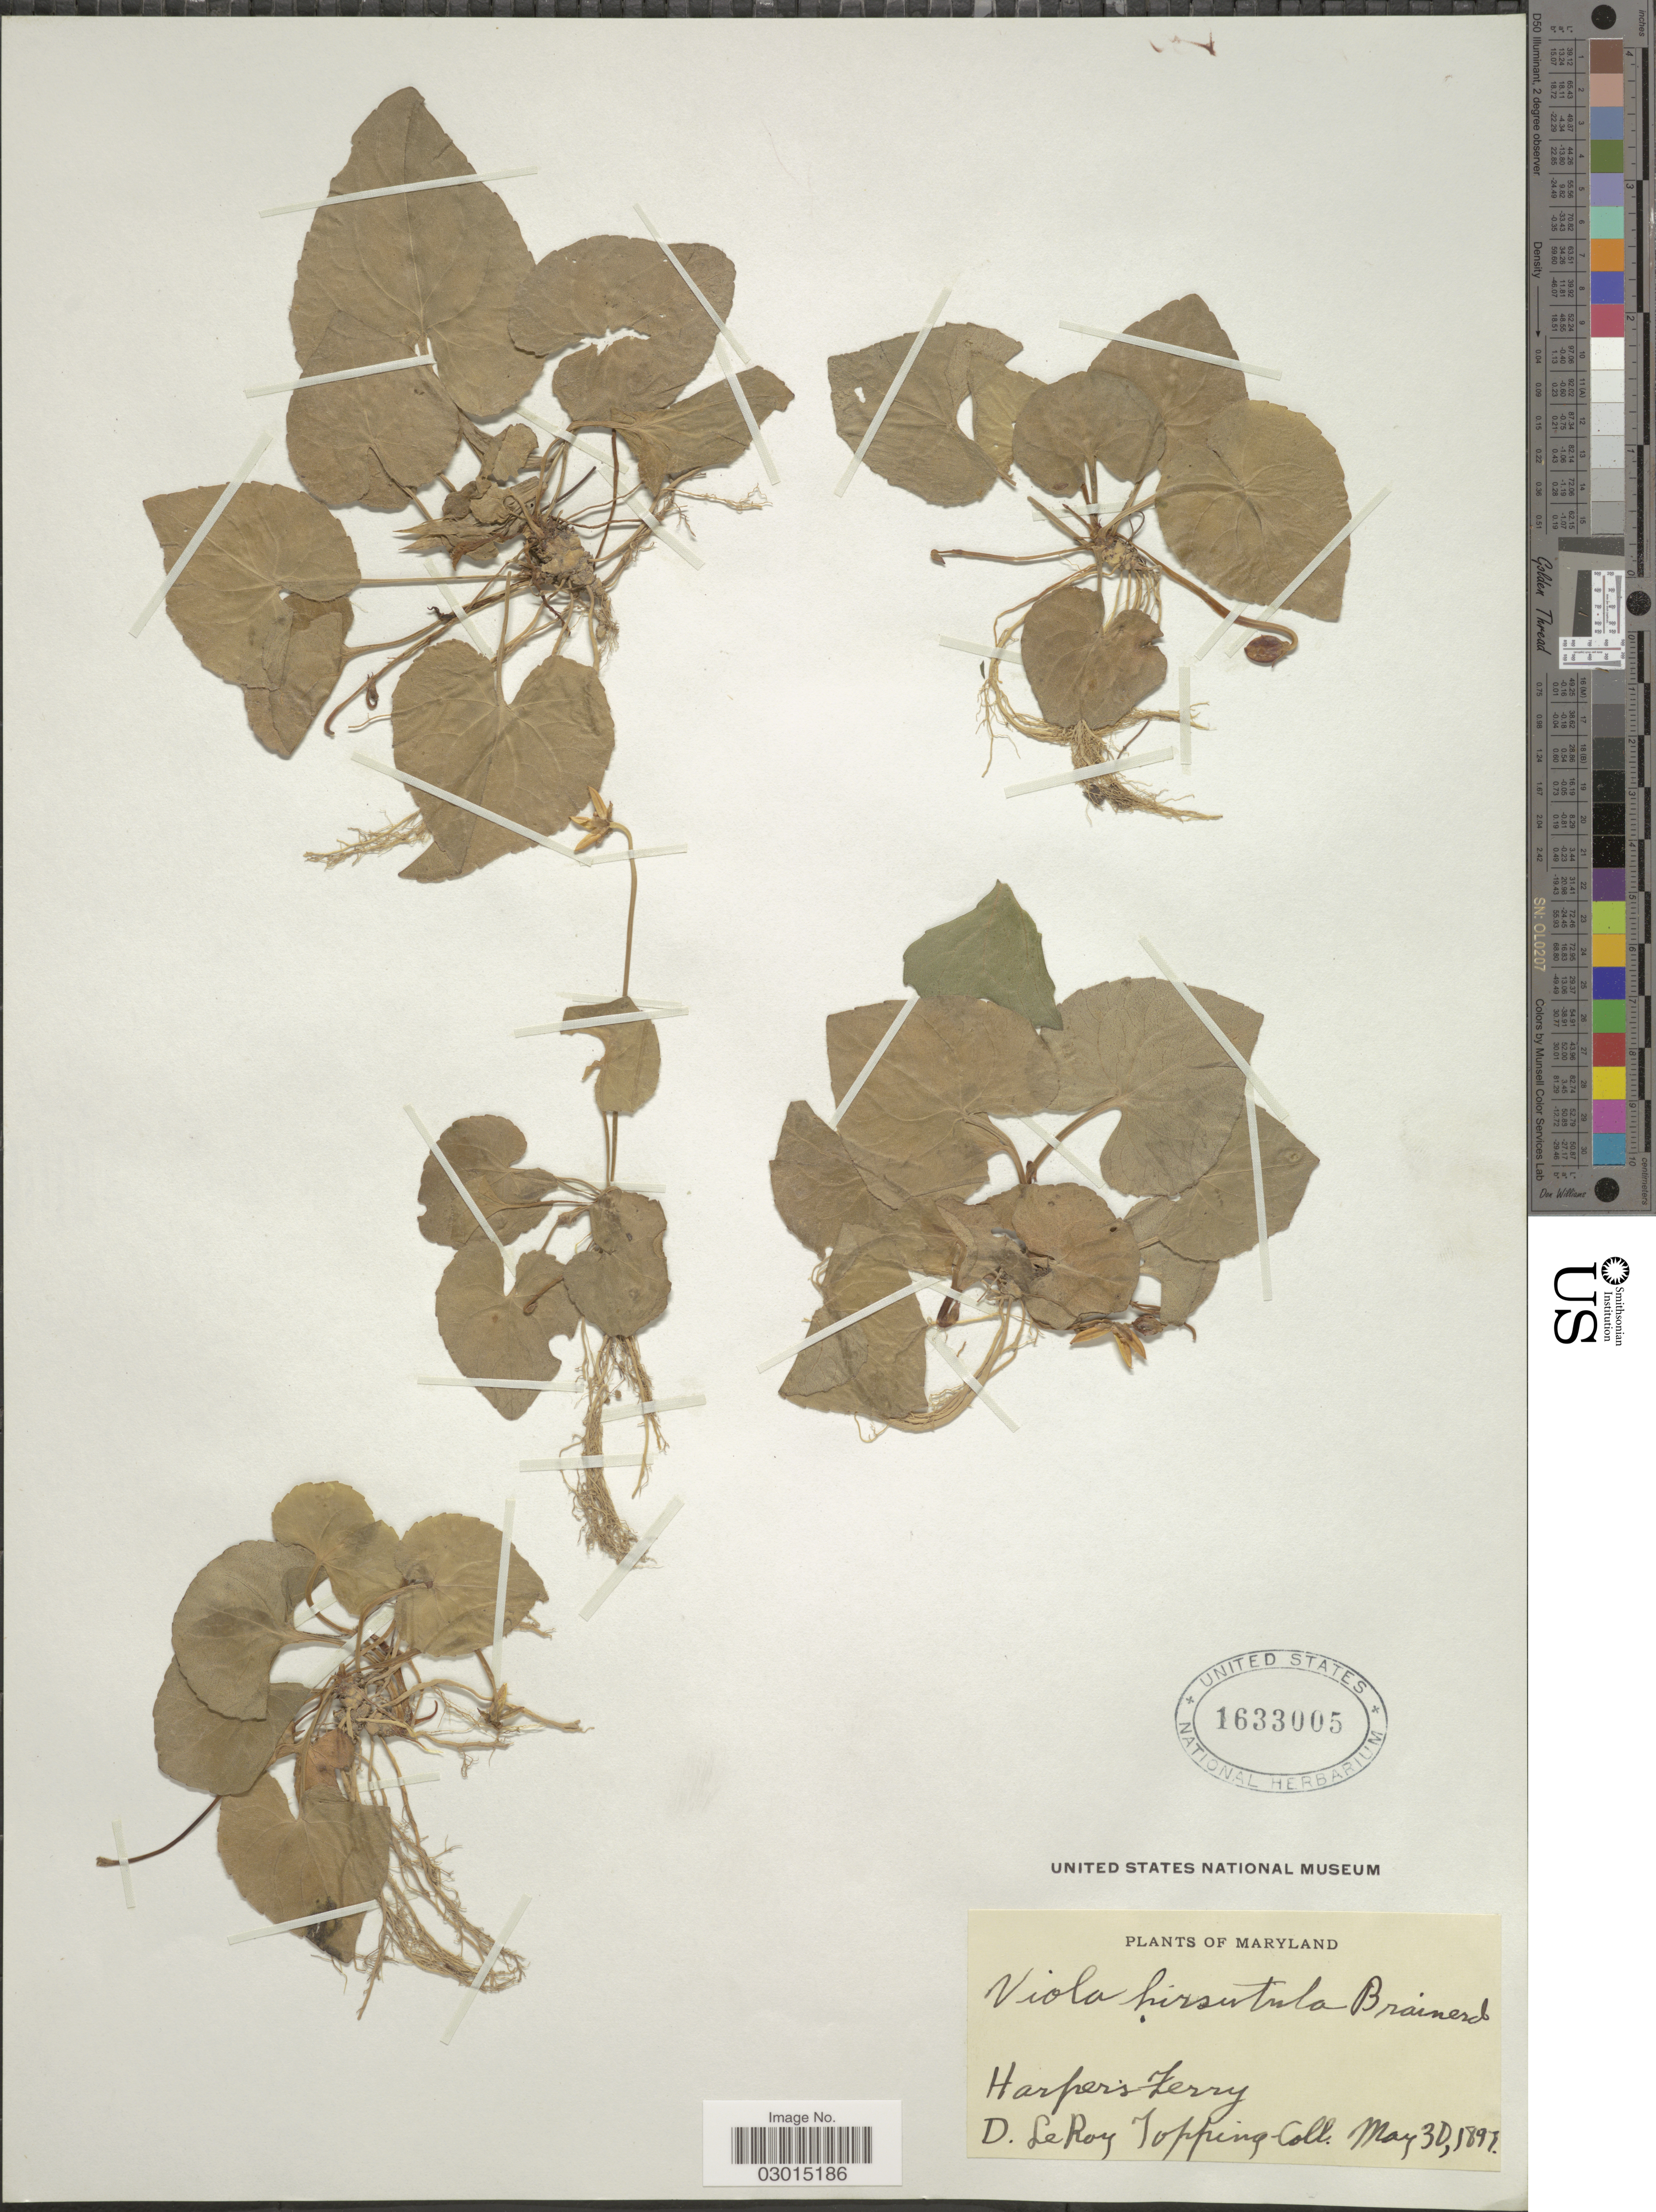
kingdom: Plantae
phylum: Tracheophyta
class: Magnoliopsida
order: Malpighiales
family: Violaceae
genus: Viola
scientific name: Viola hirsutula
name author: Brainerd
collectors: D. L. Topping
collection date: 1897-05-30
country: United States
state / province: Maryland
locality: Harper's Ferry.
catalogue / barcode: US 1633005